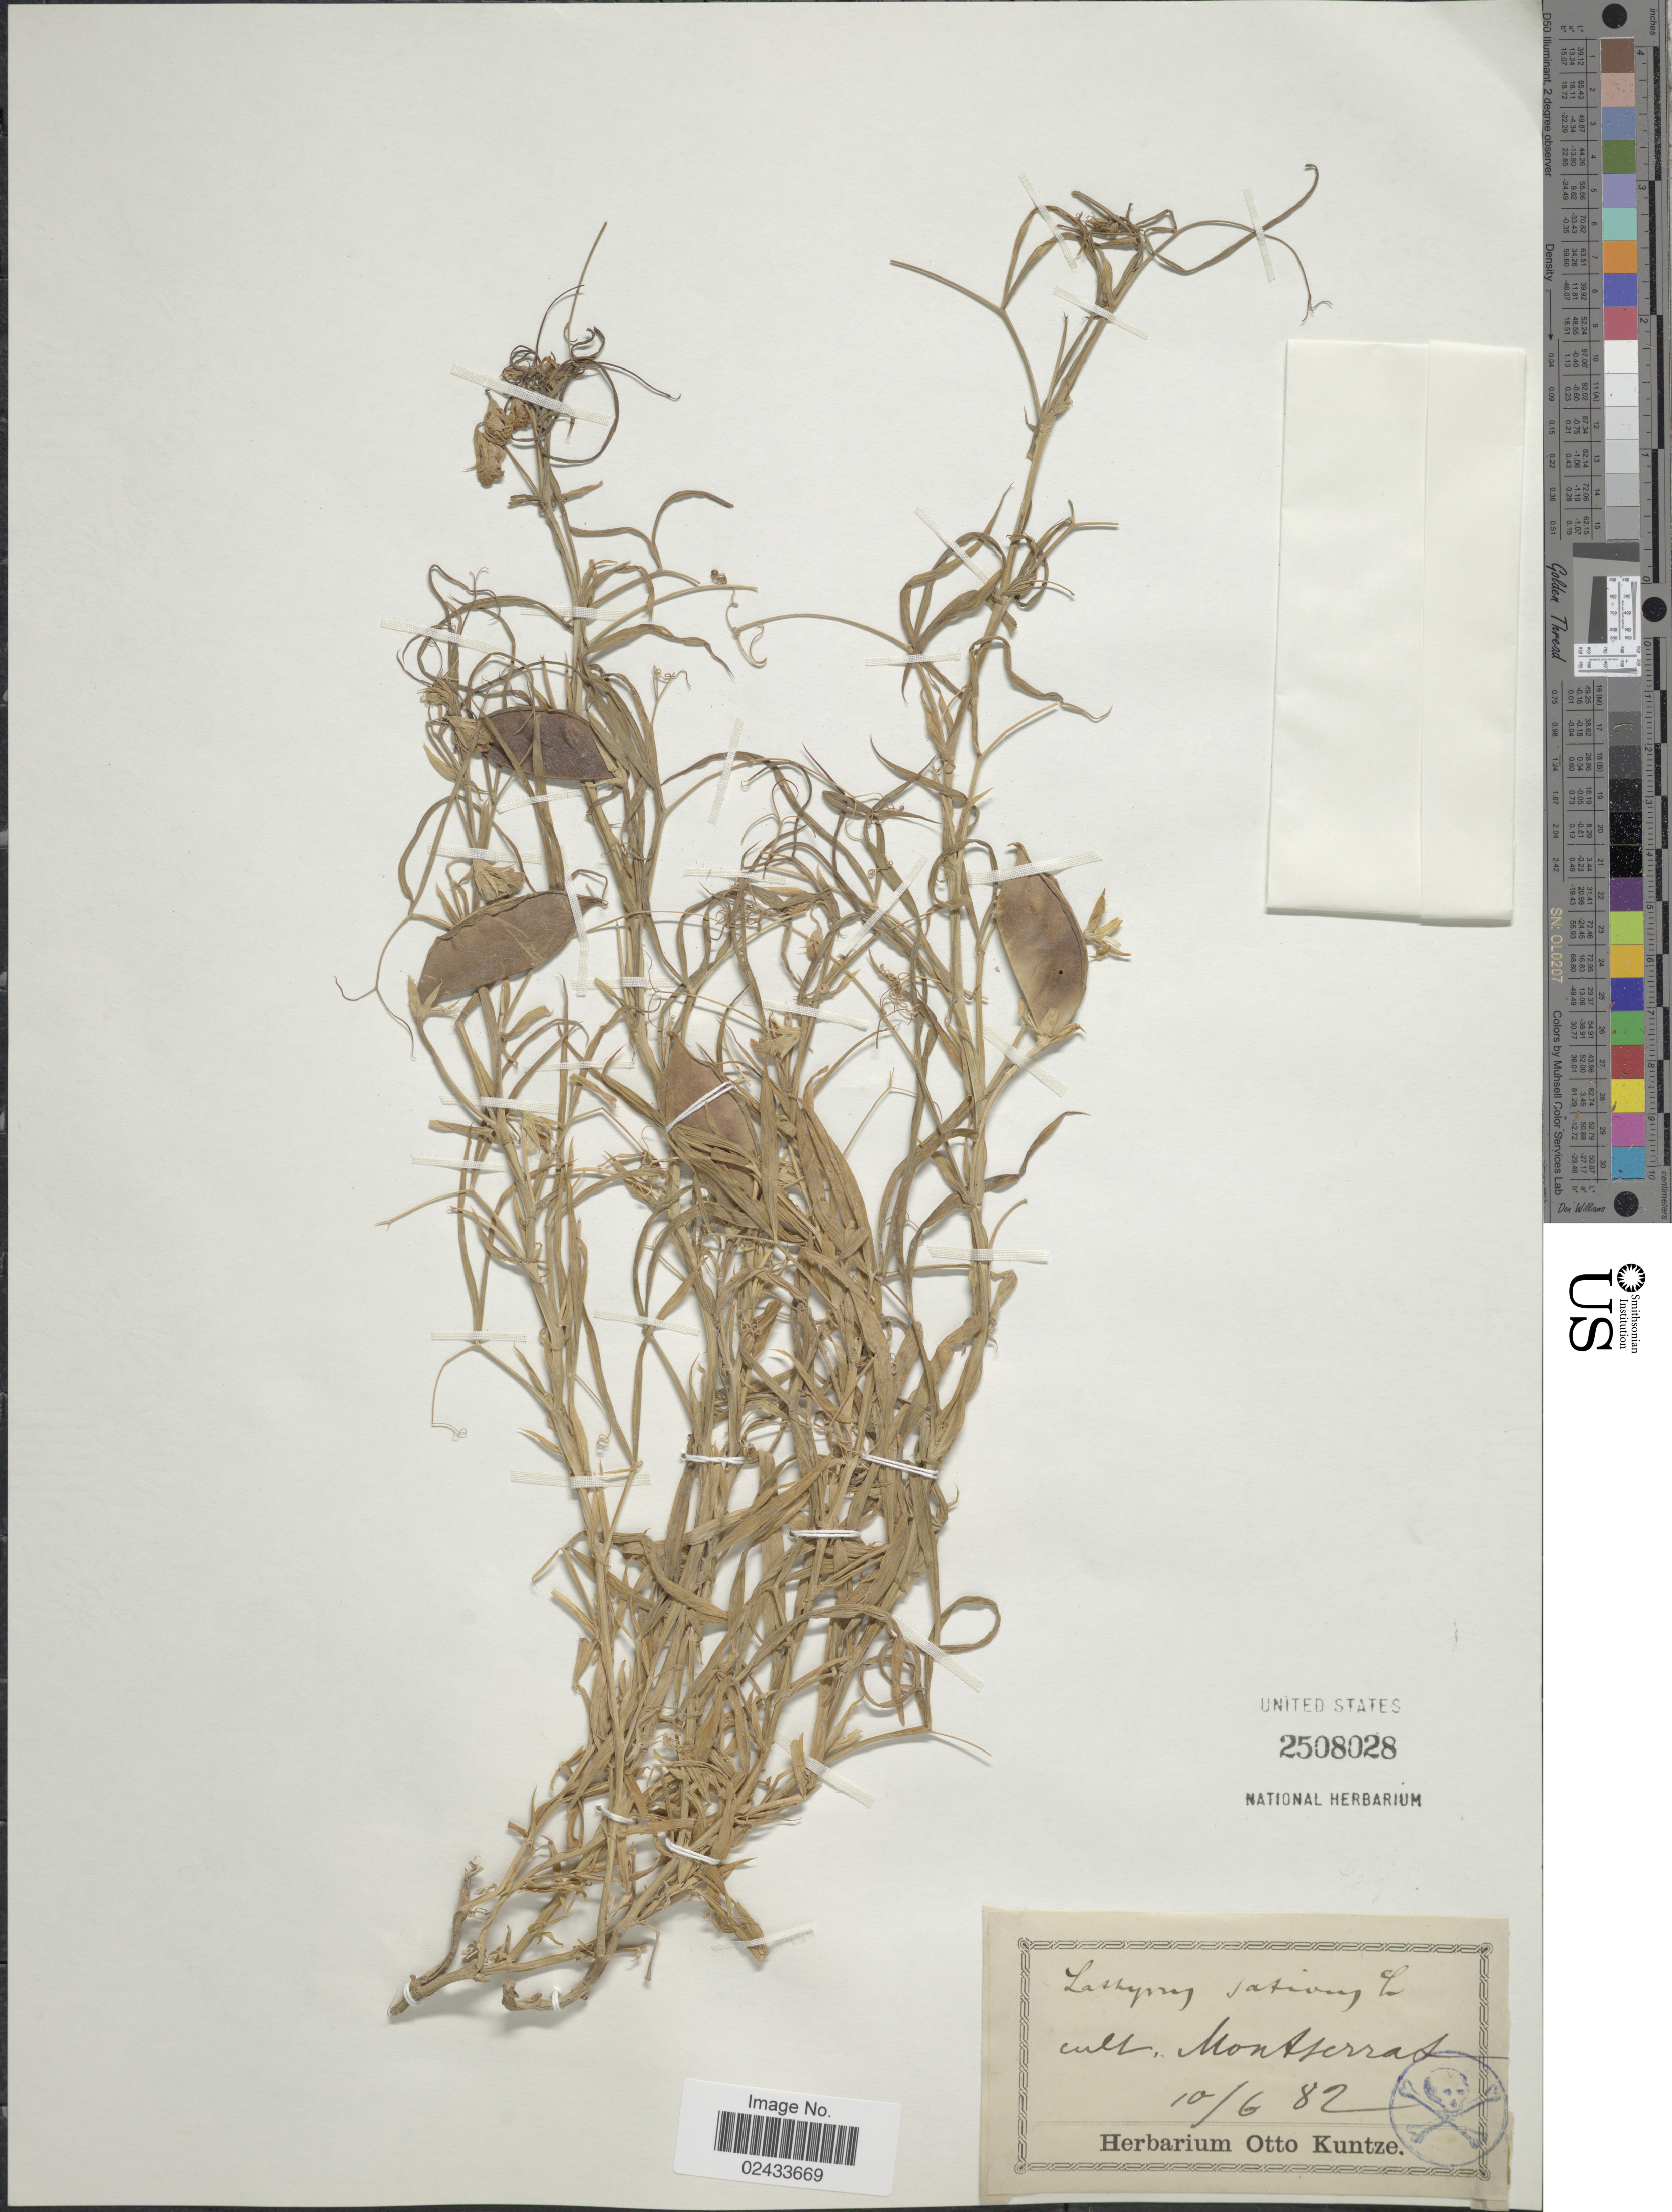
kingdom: Plantae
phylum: Tracheophyta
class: Magnoliopsida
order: Fabales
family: Fabaceae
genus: Lathyrus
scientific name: Lathyrus sativus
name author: L.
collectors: ex herb. Otto Kuntze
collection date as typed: Transcribed d/m/y: 10/6/82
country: Montserrat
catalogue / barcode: US 2508028